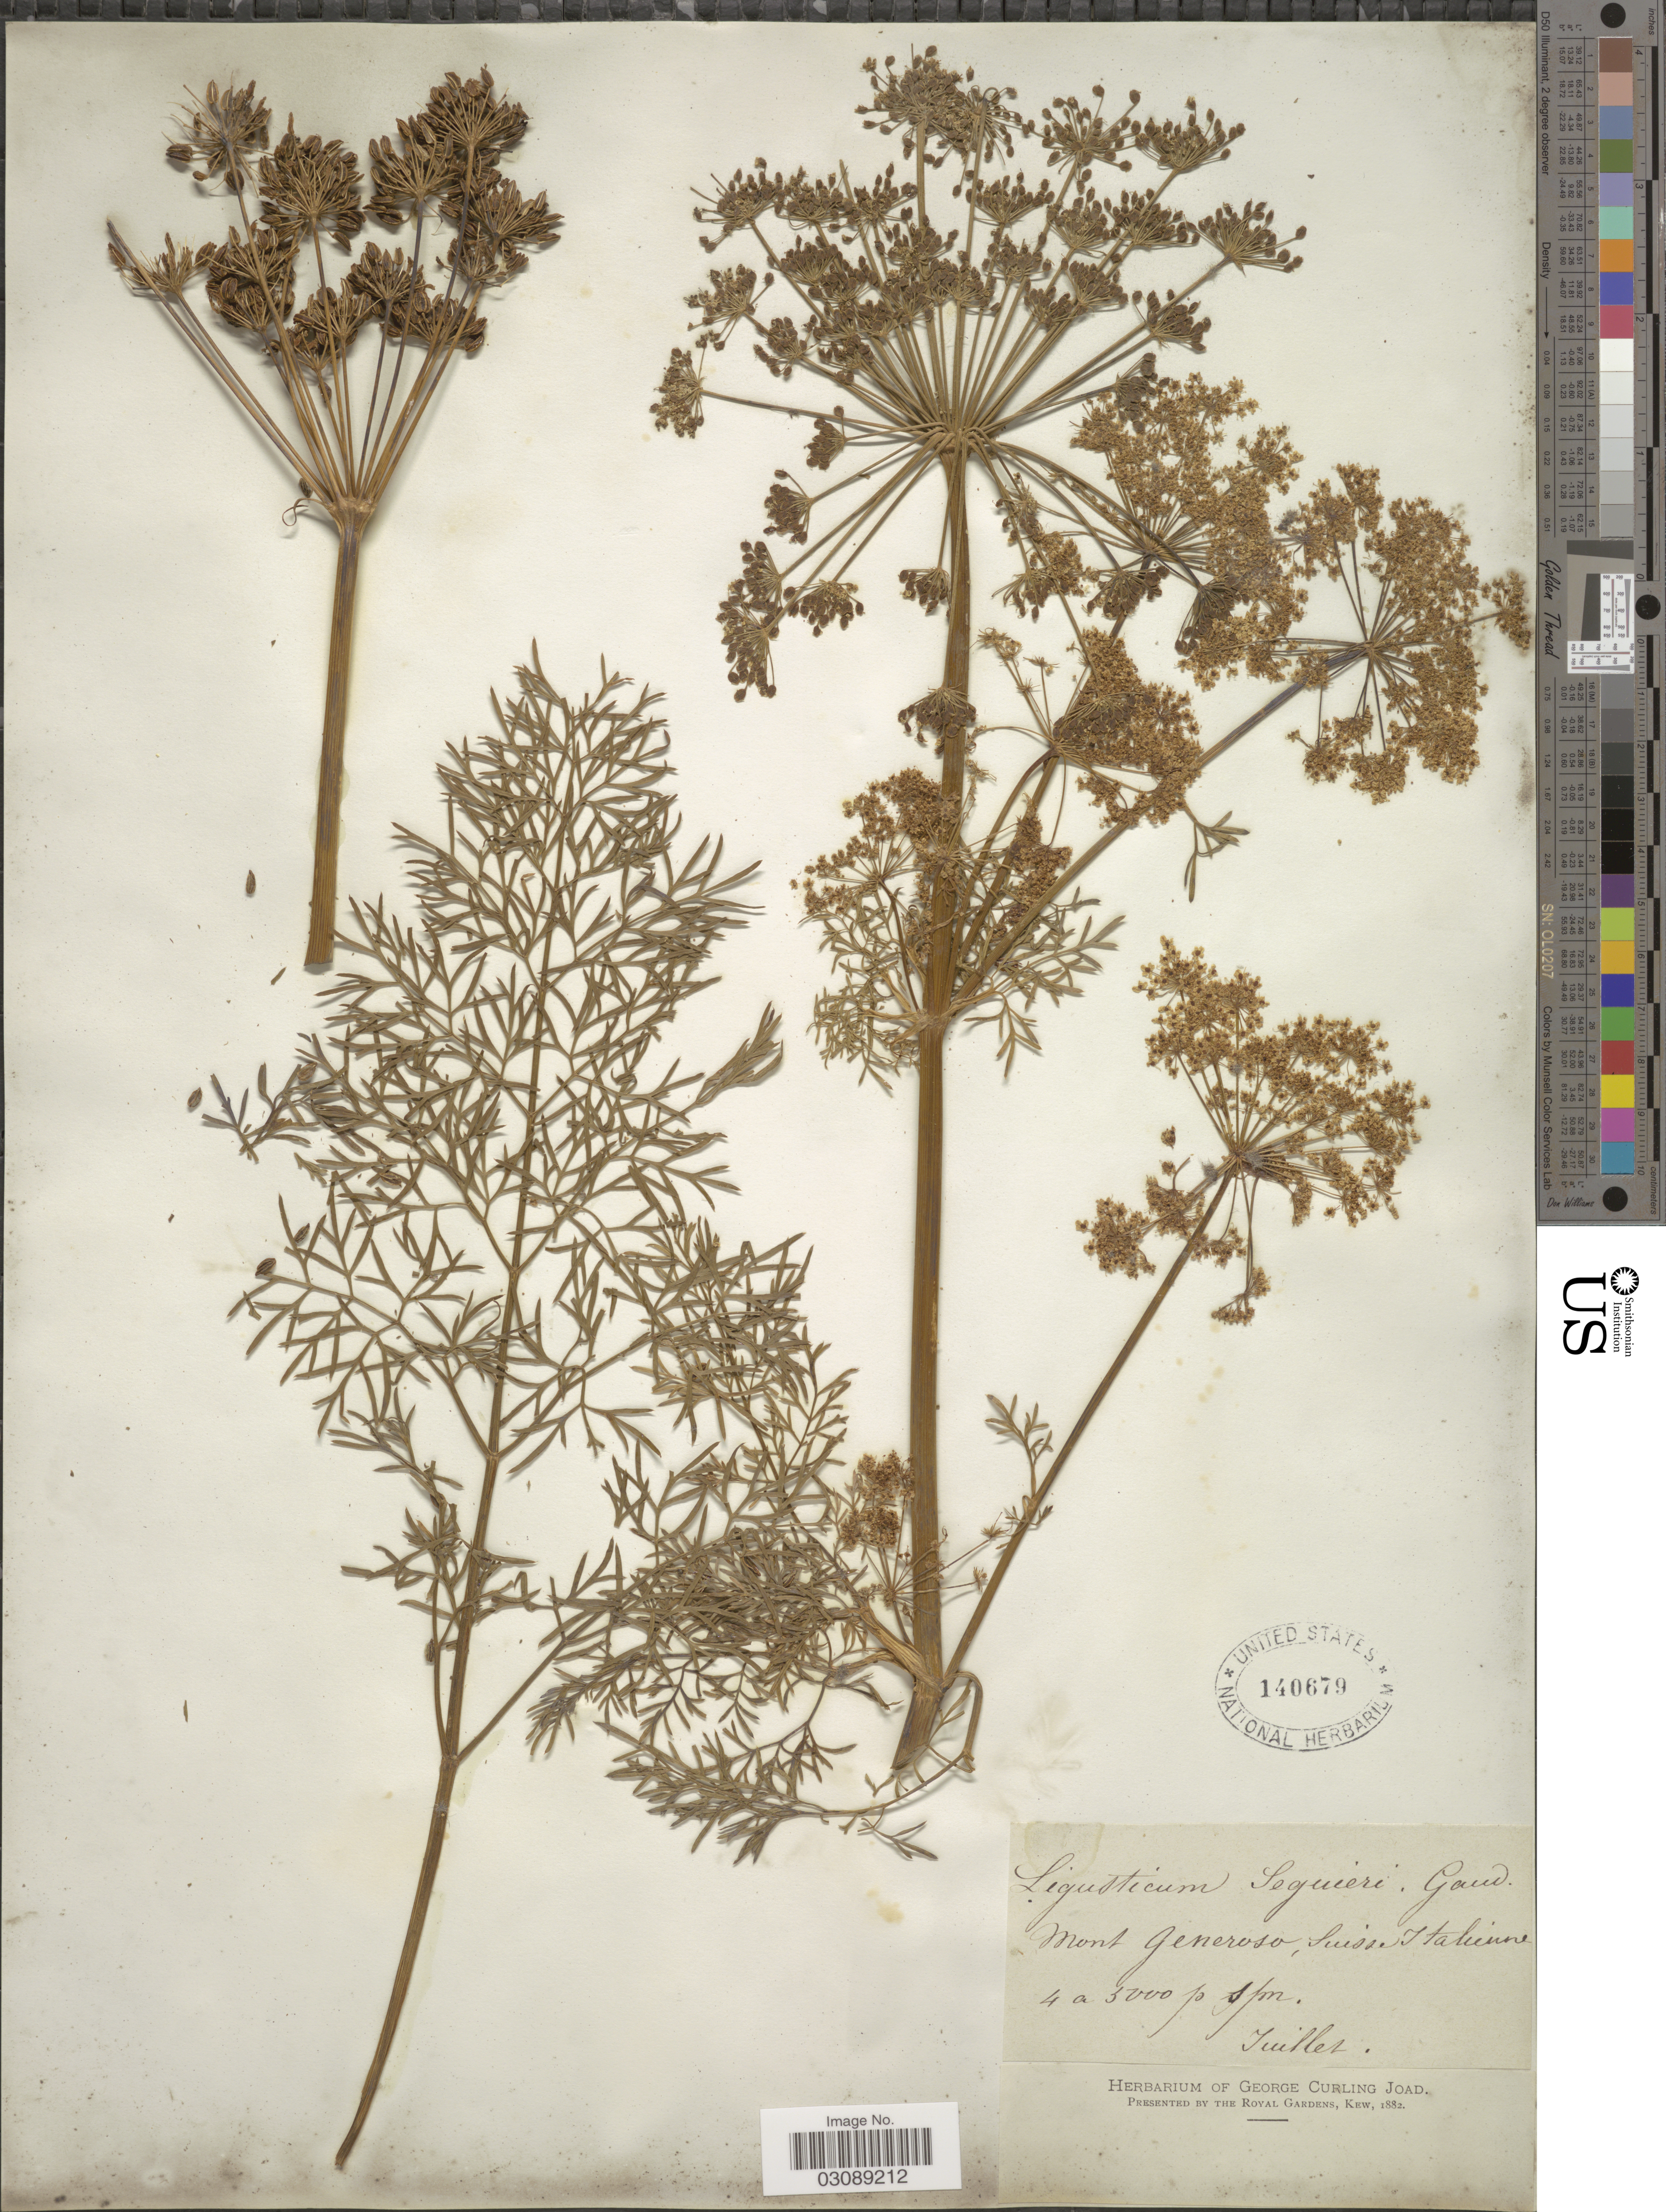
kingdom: Plantae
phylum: Tracheophyta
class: Magnoliopsida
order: Apiales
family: Apiaceae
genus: Ligusticum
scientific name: Ligusticum seguieri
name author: W.D.J. Koch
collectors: ex herb. George Curling Joad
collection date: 1882-07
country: Switzerland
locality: Mont Generoso, suisse Italienne.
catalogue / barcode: US 140679